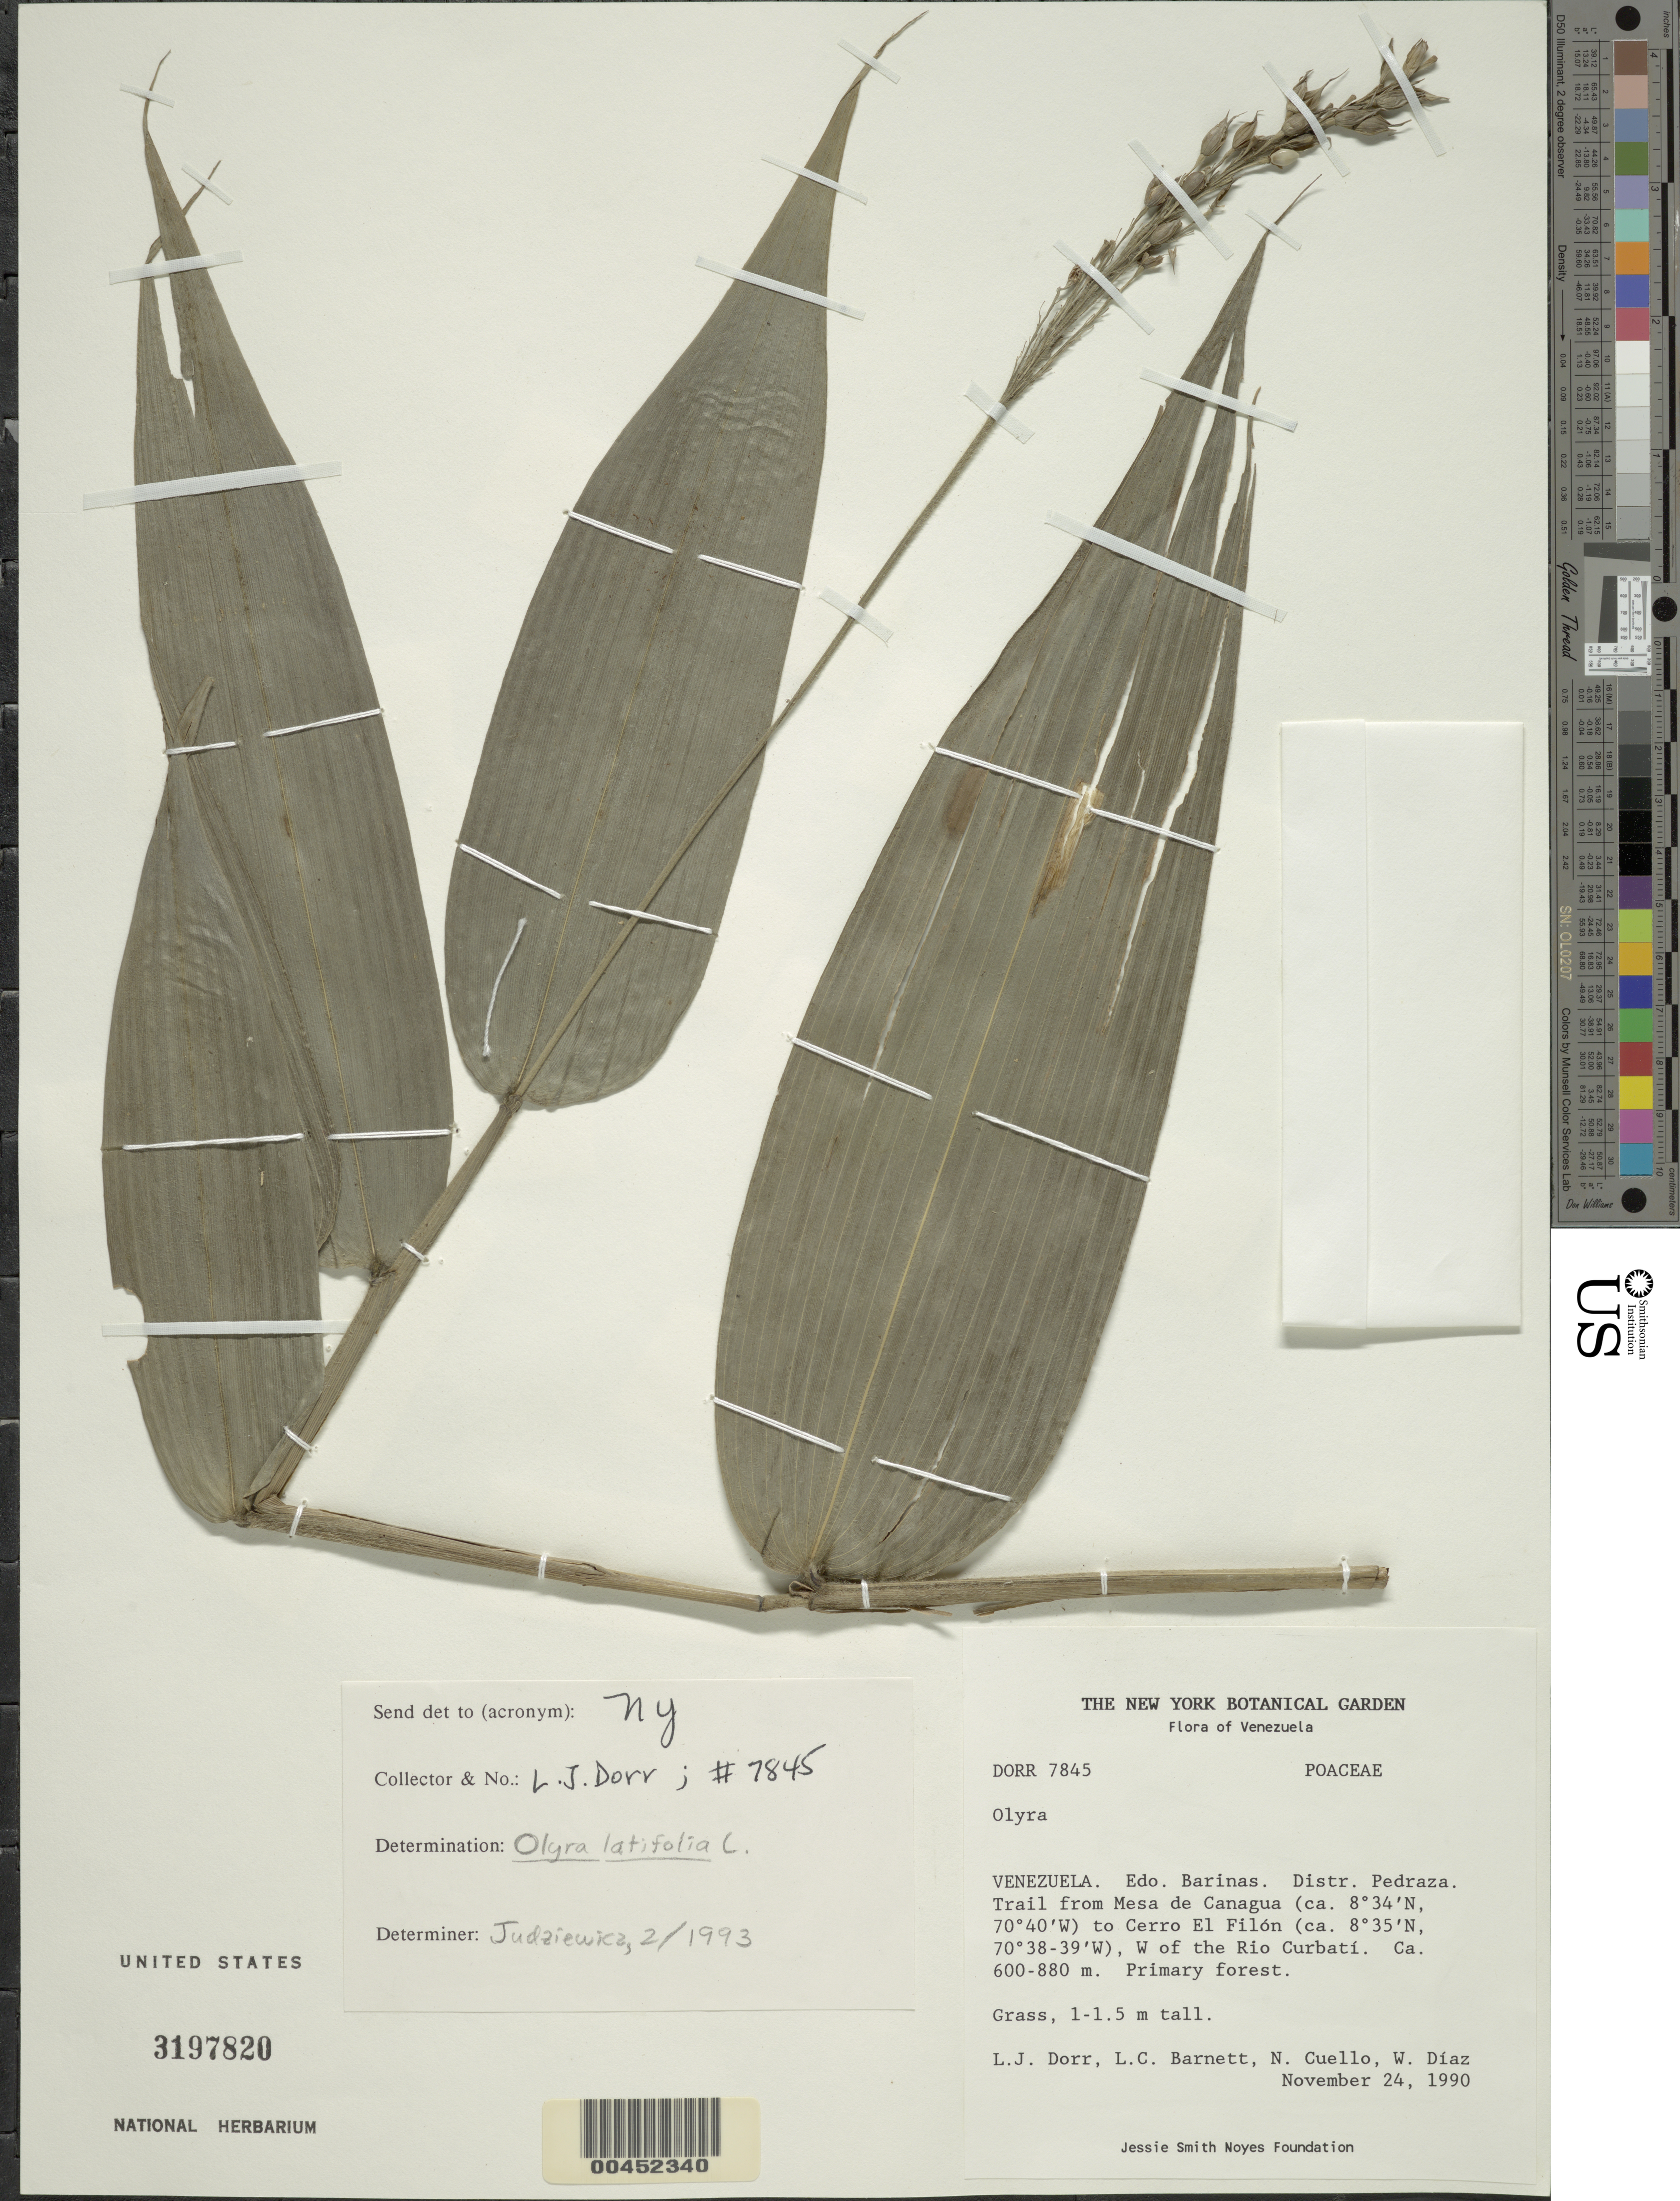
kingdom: Plantae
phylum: Tracheophyta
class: Liliopsida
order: Poales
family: Poaceae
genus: Olyra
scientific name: Olyra latifolia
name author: L.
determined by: Judziewicz, E. J.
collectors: L. J. Dorr, L. C. Barnett, N. L. Cuello & W. Díaz P.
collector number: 7845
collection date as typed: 24 Nov 1990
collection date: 1990-11-24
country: Venezuela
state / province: Barinas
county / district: Pedraza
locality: Trail from Mesa de Canagua to Cerro El Filón, W of the Río Curbatí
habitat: Primary forest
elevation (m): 600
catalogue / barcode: US 3197820